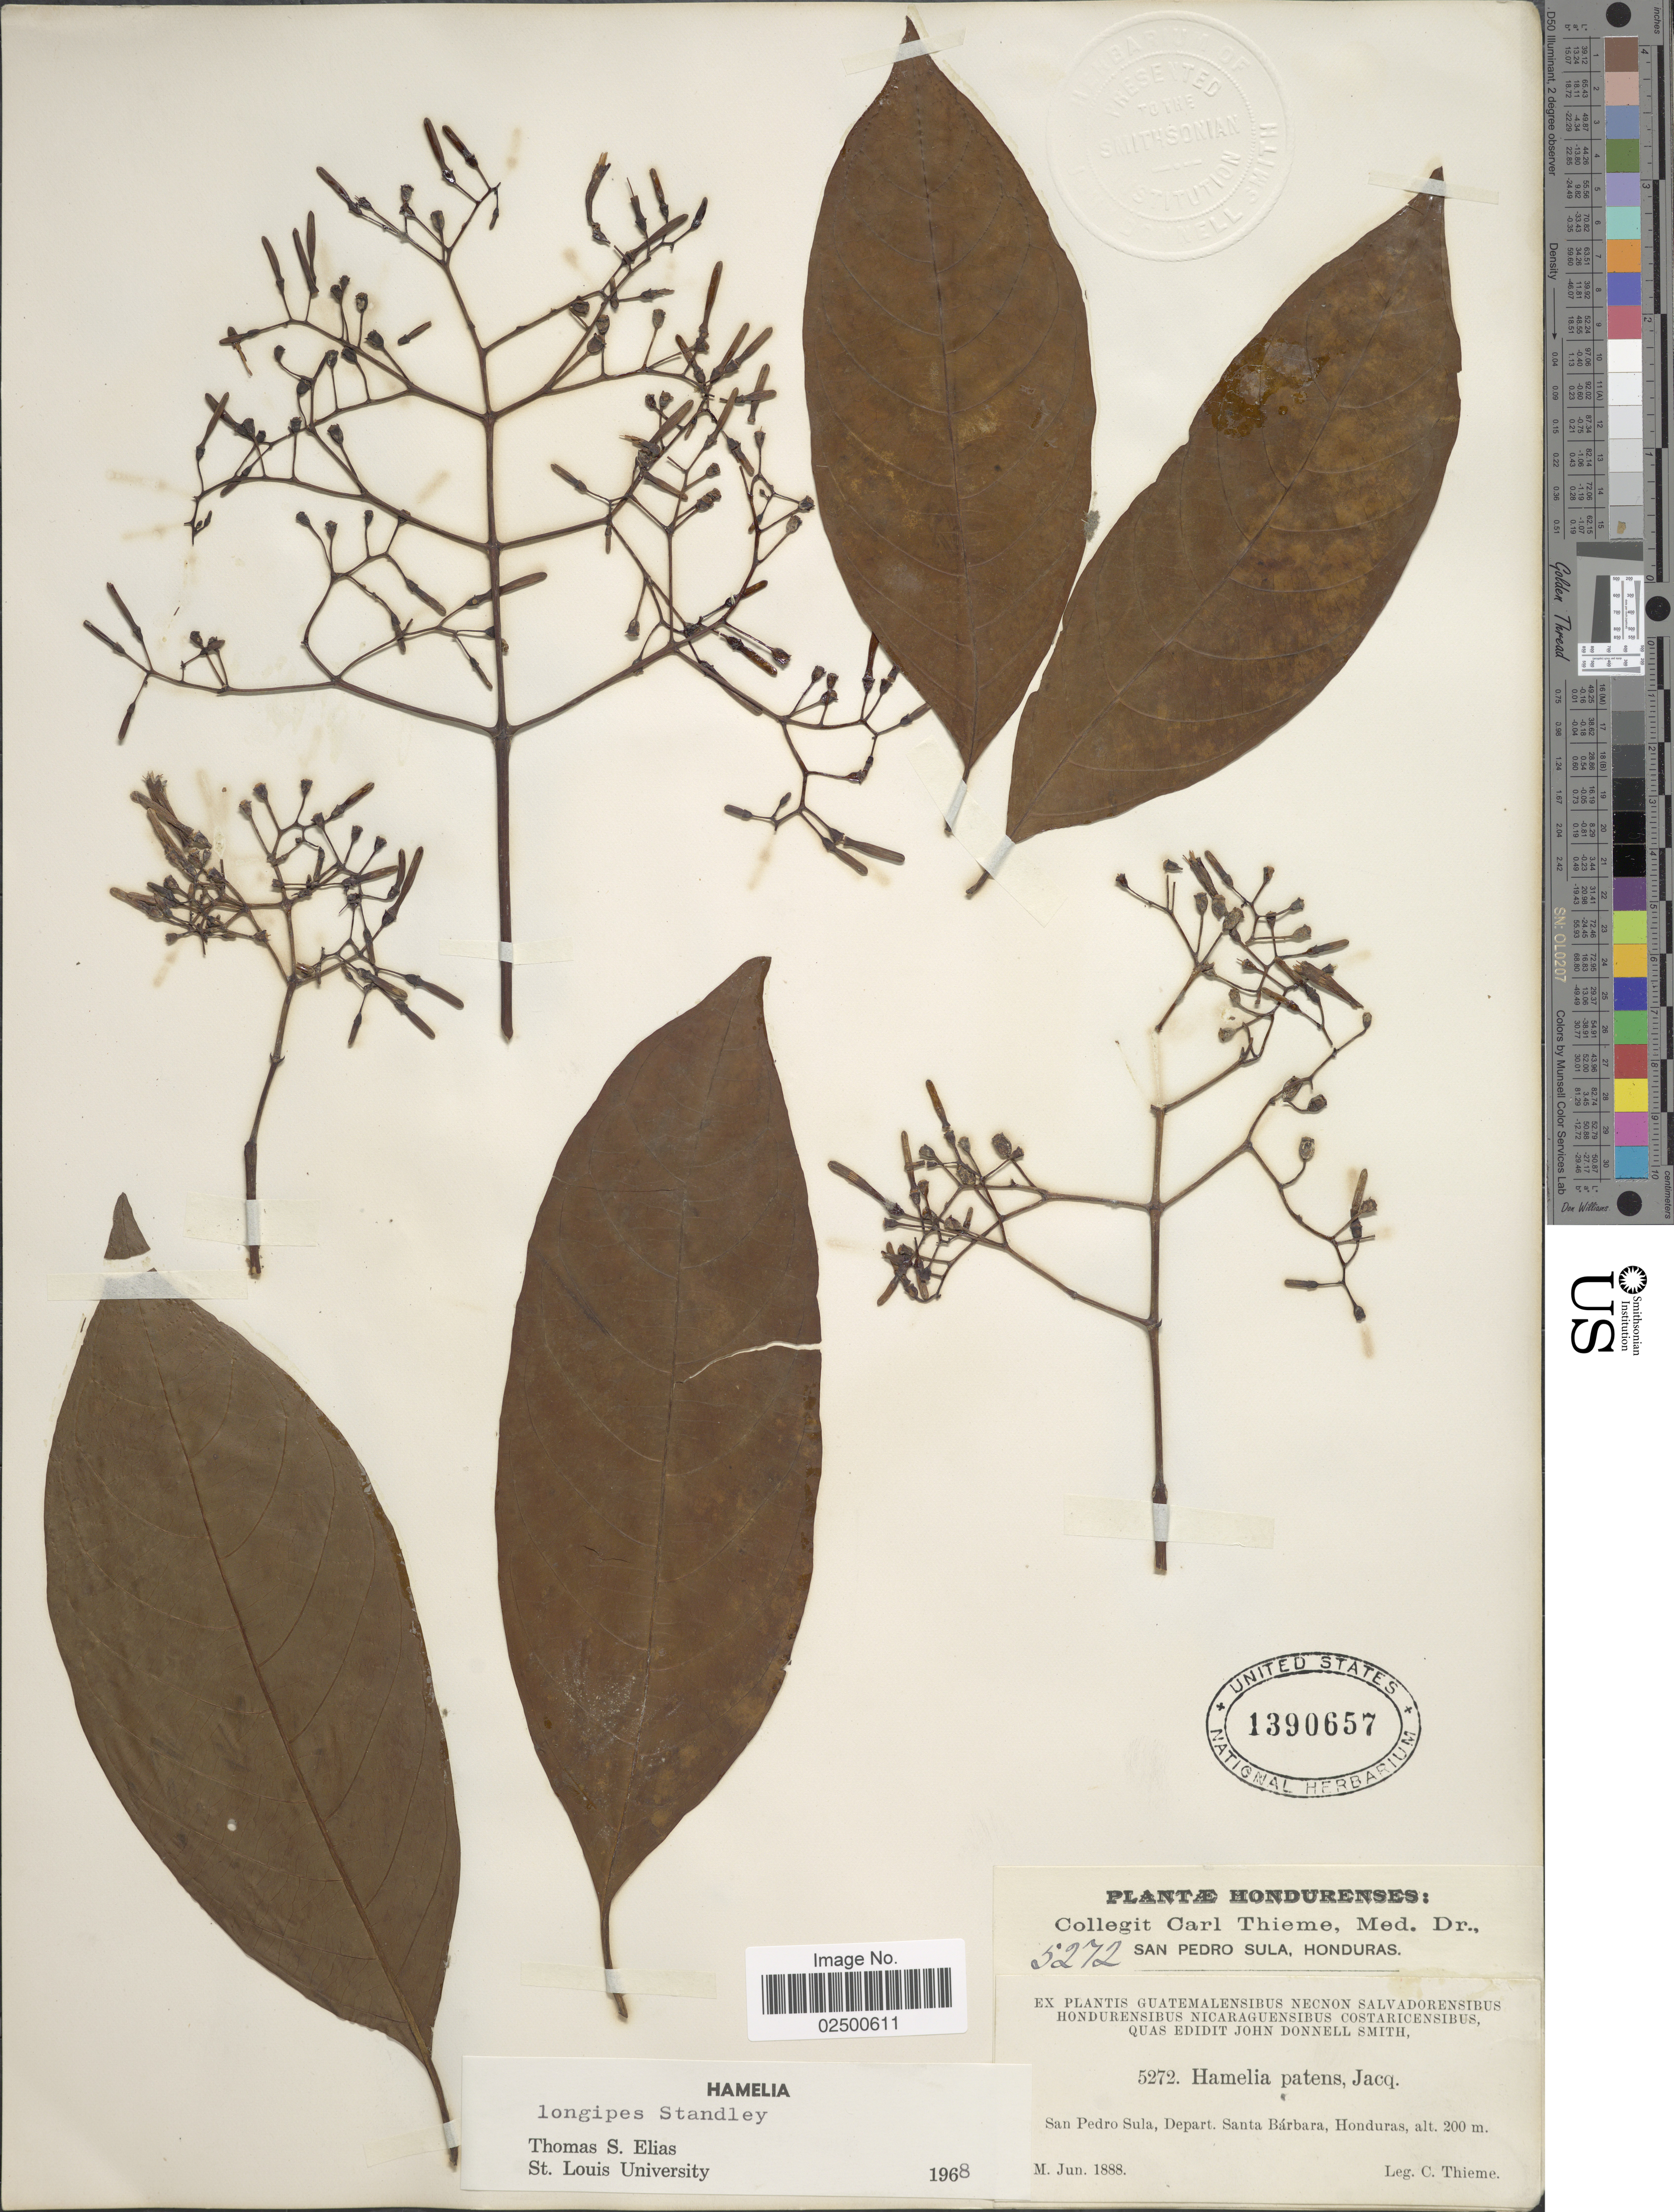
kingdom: Plantae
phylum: Tracheophyta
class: Magnoliopsida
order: Gentianales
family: Rubiaceae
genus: Hamelia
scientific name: Hamelia longipes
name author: Standl.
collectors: C. Thieme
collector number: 5272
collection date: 1888-06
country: Honduras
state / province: Santa Bárbara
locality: San Pedro Sula, Depart. Santa Bárbara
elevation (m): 200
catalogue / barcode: US 1390657